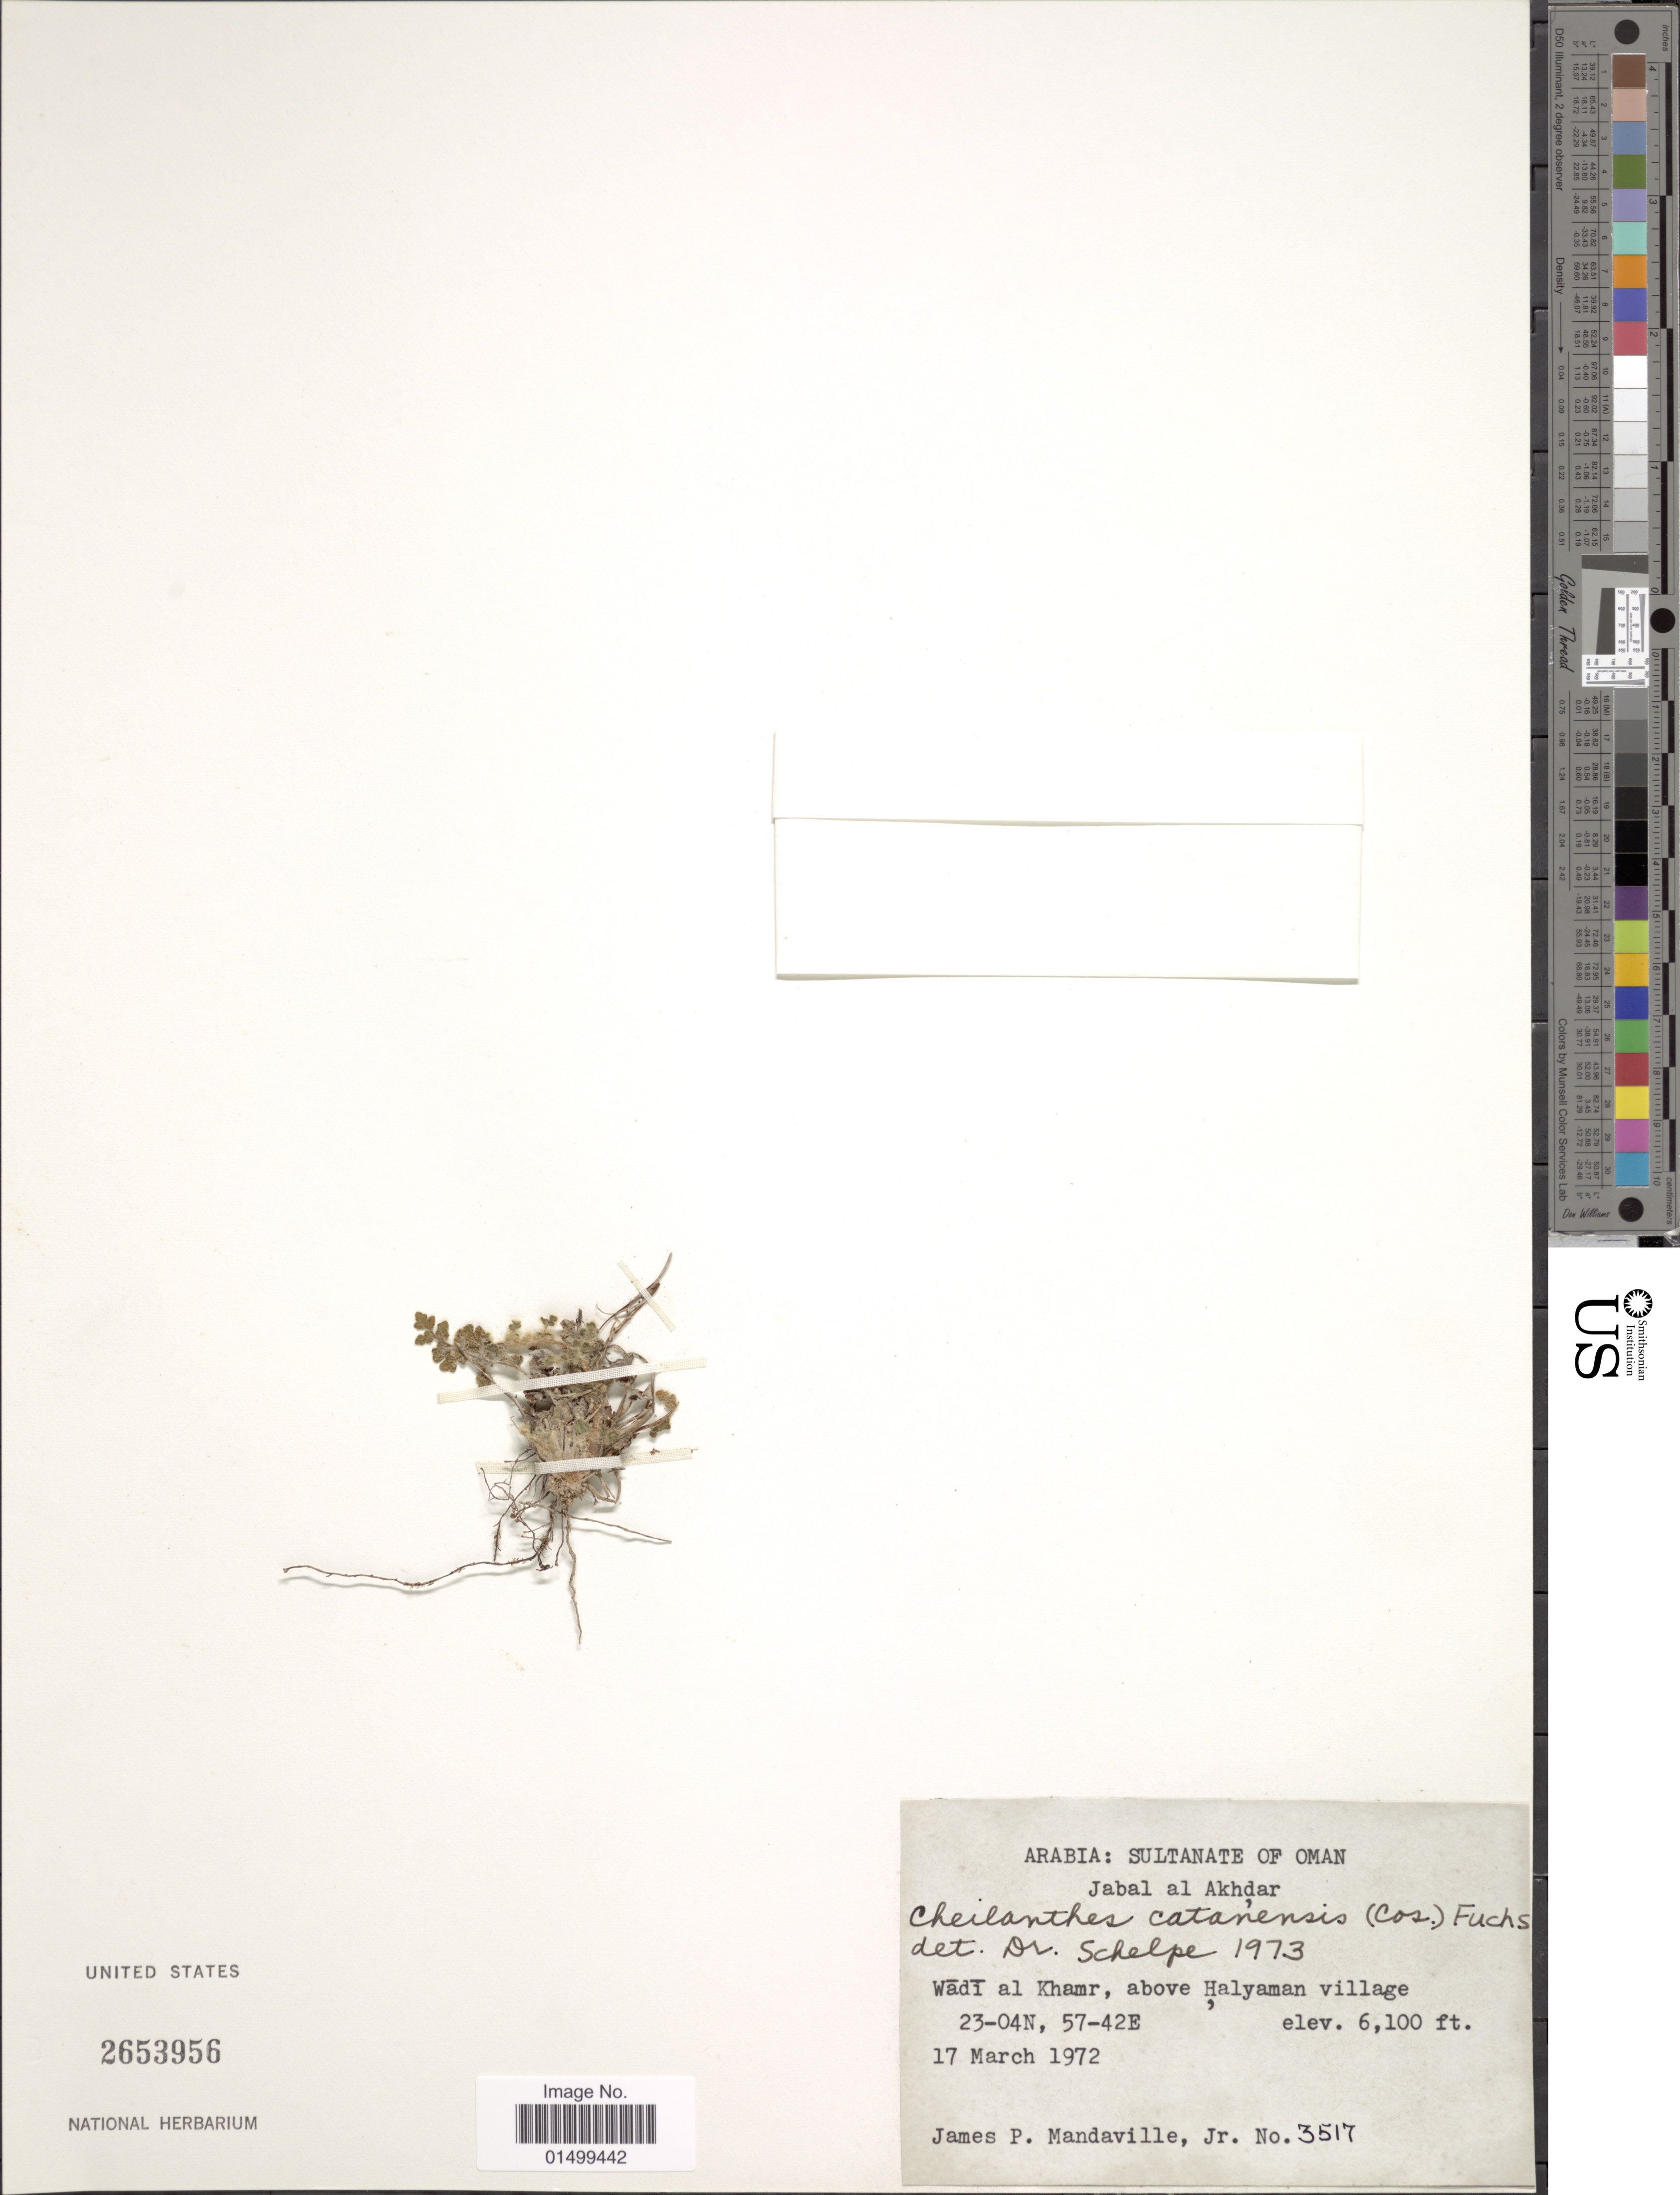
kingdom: Plantae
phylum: Tracheophyta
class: Polypodiopsida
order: Polypodiales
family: Pteridaceae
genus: Cheilanthes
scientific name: Cheilanthes catanensis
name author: (Cosent.) H.P. Fuchs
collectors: J. Mandaville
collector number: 3517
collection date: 1972-03-17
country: Saudi Arabia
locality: Sultante of Oman, Jabal al Akhdar, Wadi al Khamr, above Halyaman village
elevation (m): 1859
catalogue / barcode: US 2653956